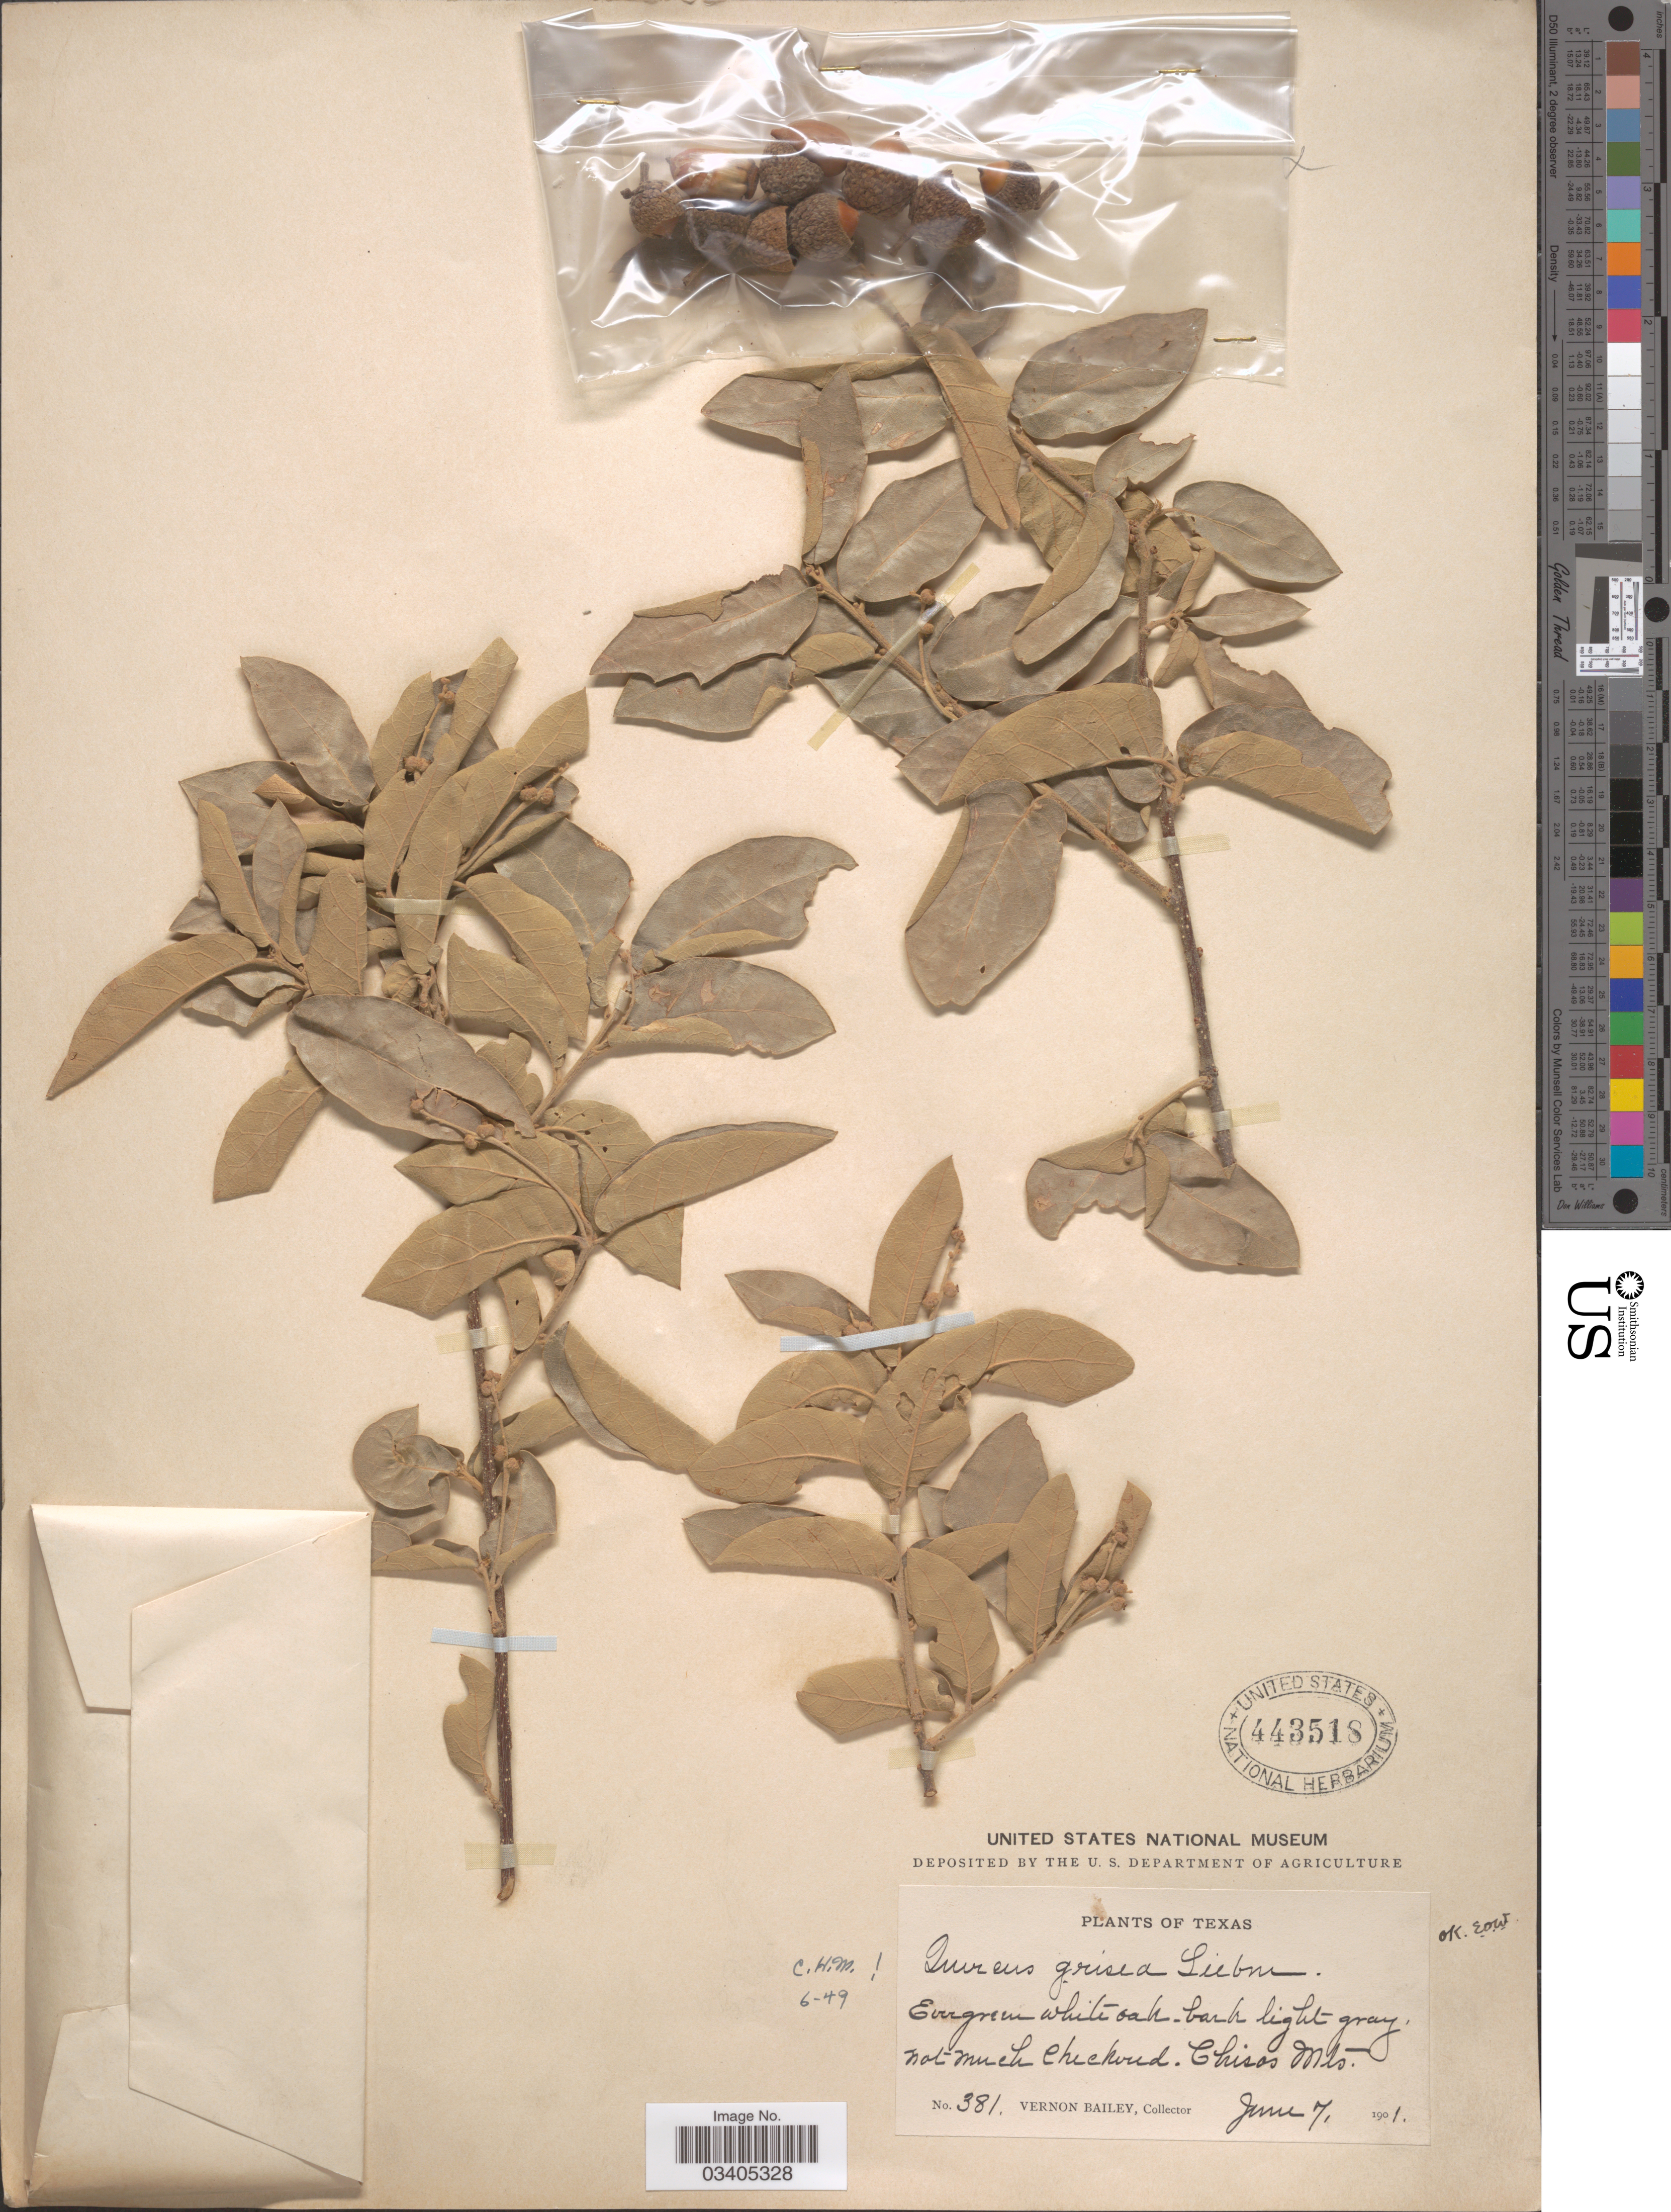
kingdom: Plantae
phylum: Tracheophyta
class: Magnoliopsida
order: Fagales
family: Fagaceae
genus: Quercus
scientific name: Quercus grisea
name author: Liebm.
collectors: V. O. Bailey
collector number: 381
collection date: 1901-06-07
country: United States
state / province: Texas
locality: Chisos Mts.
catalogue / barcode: US 443518